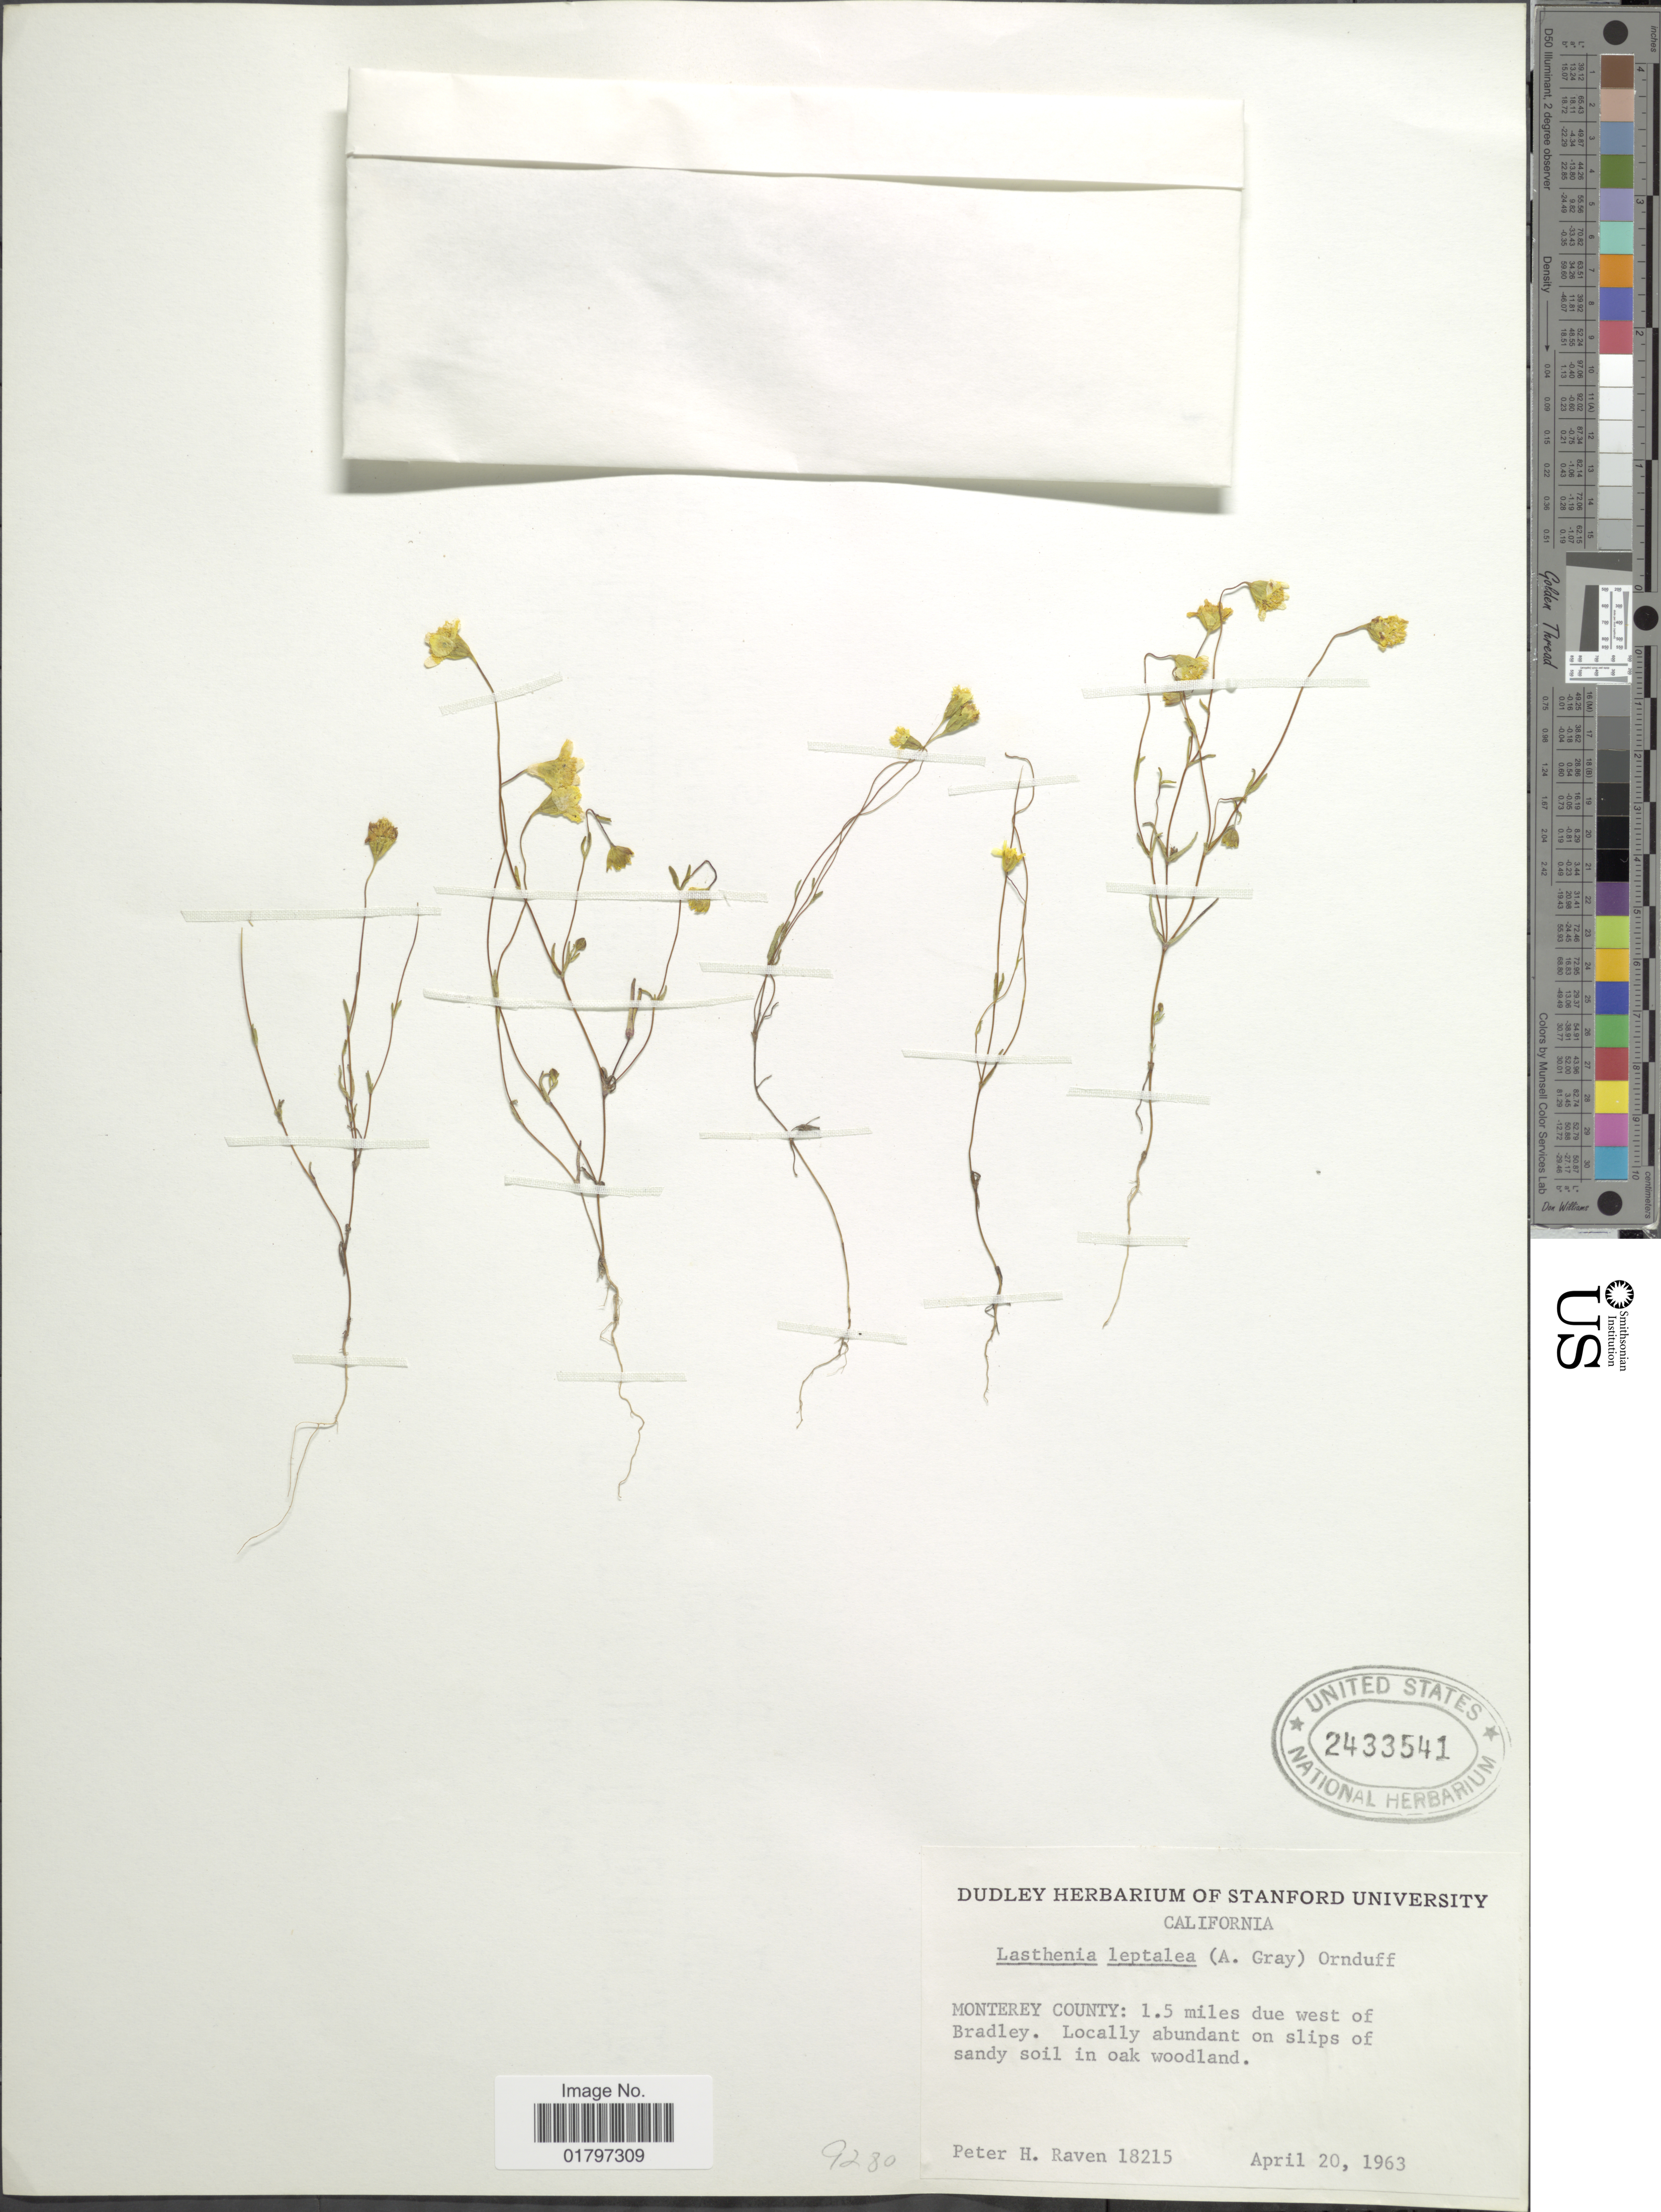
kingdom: Plantae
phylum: Tracheophyta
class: Magnoliopsida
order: Asterales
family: Asteraceae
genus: Lasthenia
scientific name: Lasthenia leptalea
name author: (A. Gray) Ornduff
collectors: P. Raven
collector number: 18215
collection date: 1963-04-20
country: United States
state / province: California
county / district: Monterey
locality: Monterey County: 1.5 miles due west of Bradley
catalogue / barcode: US 2433541